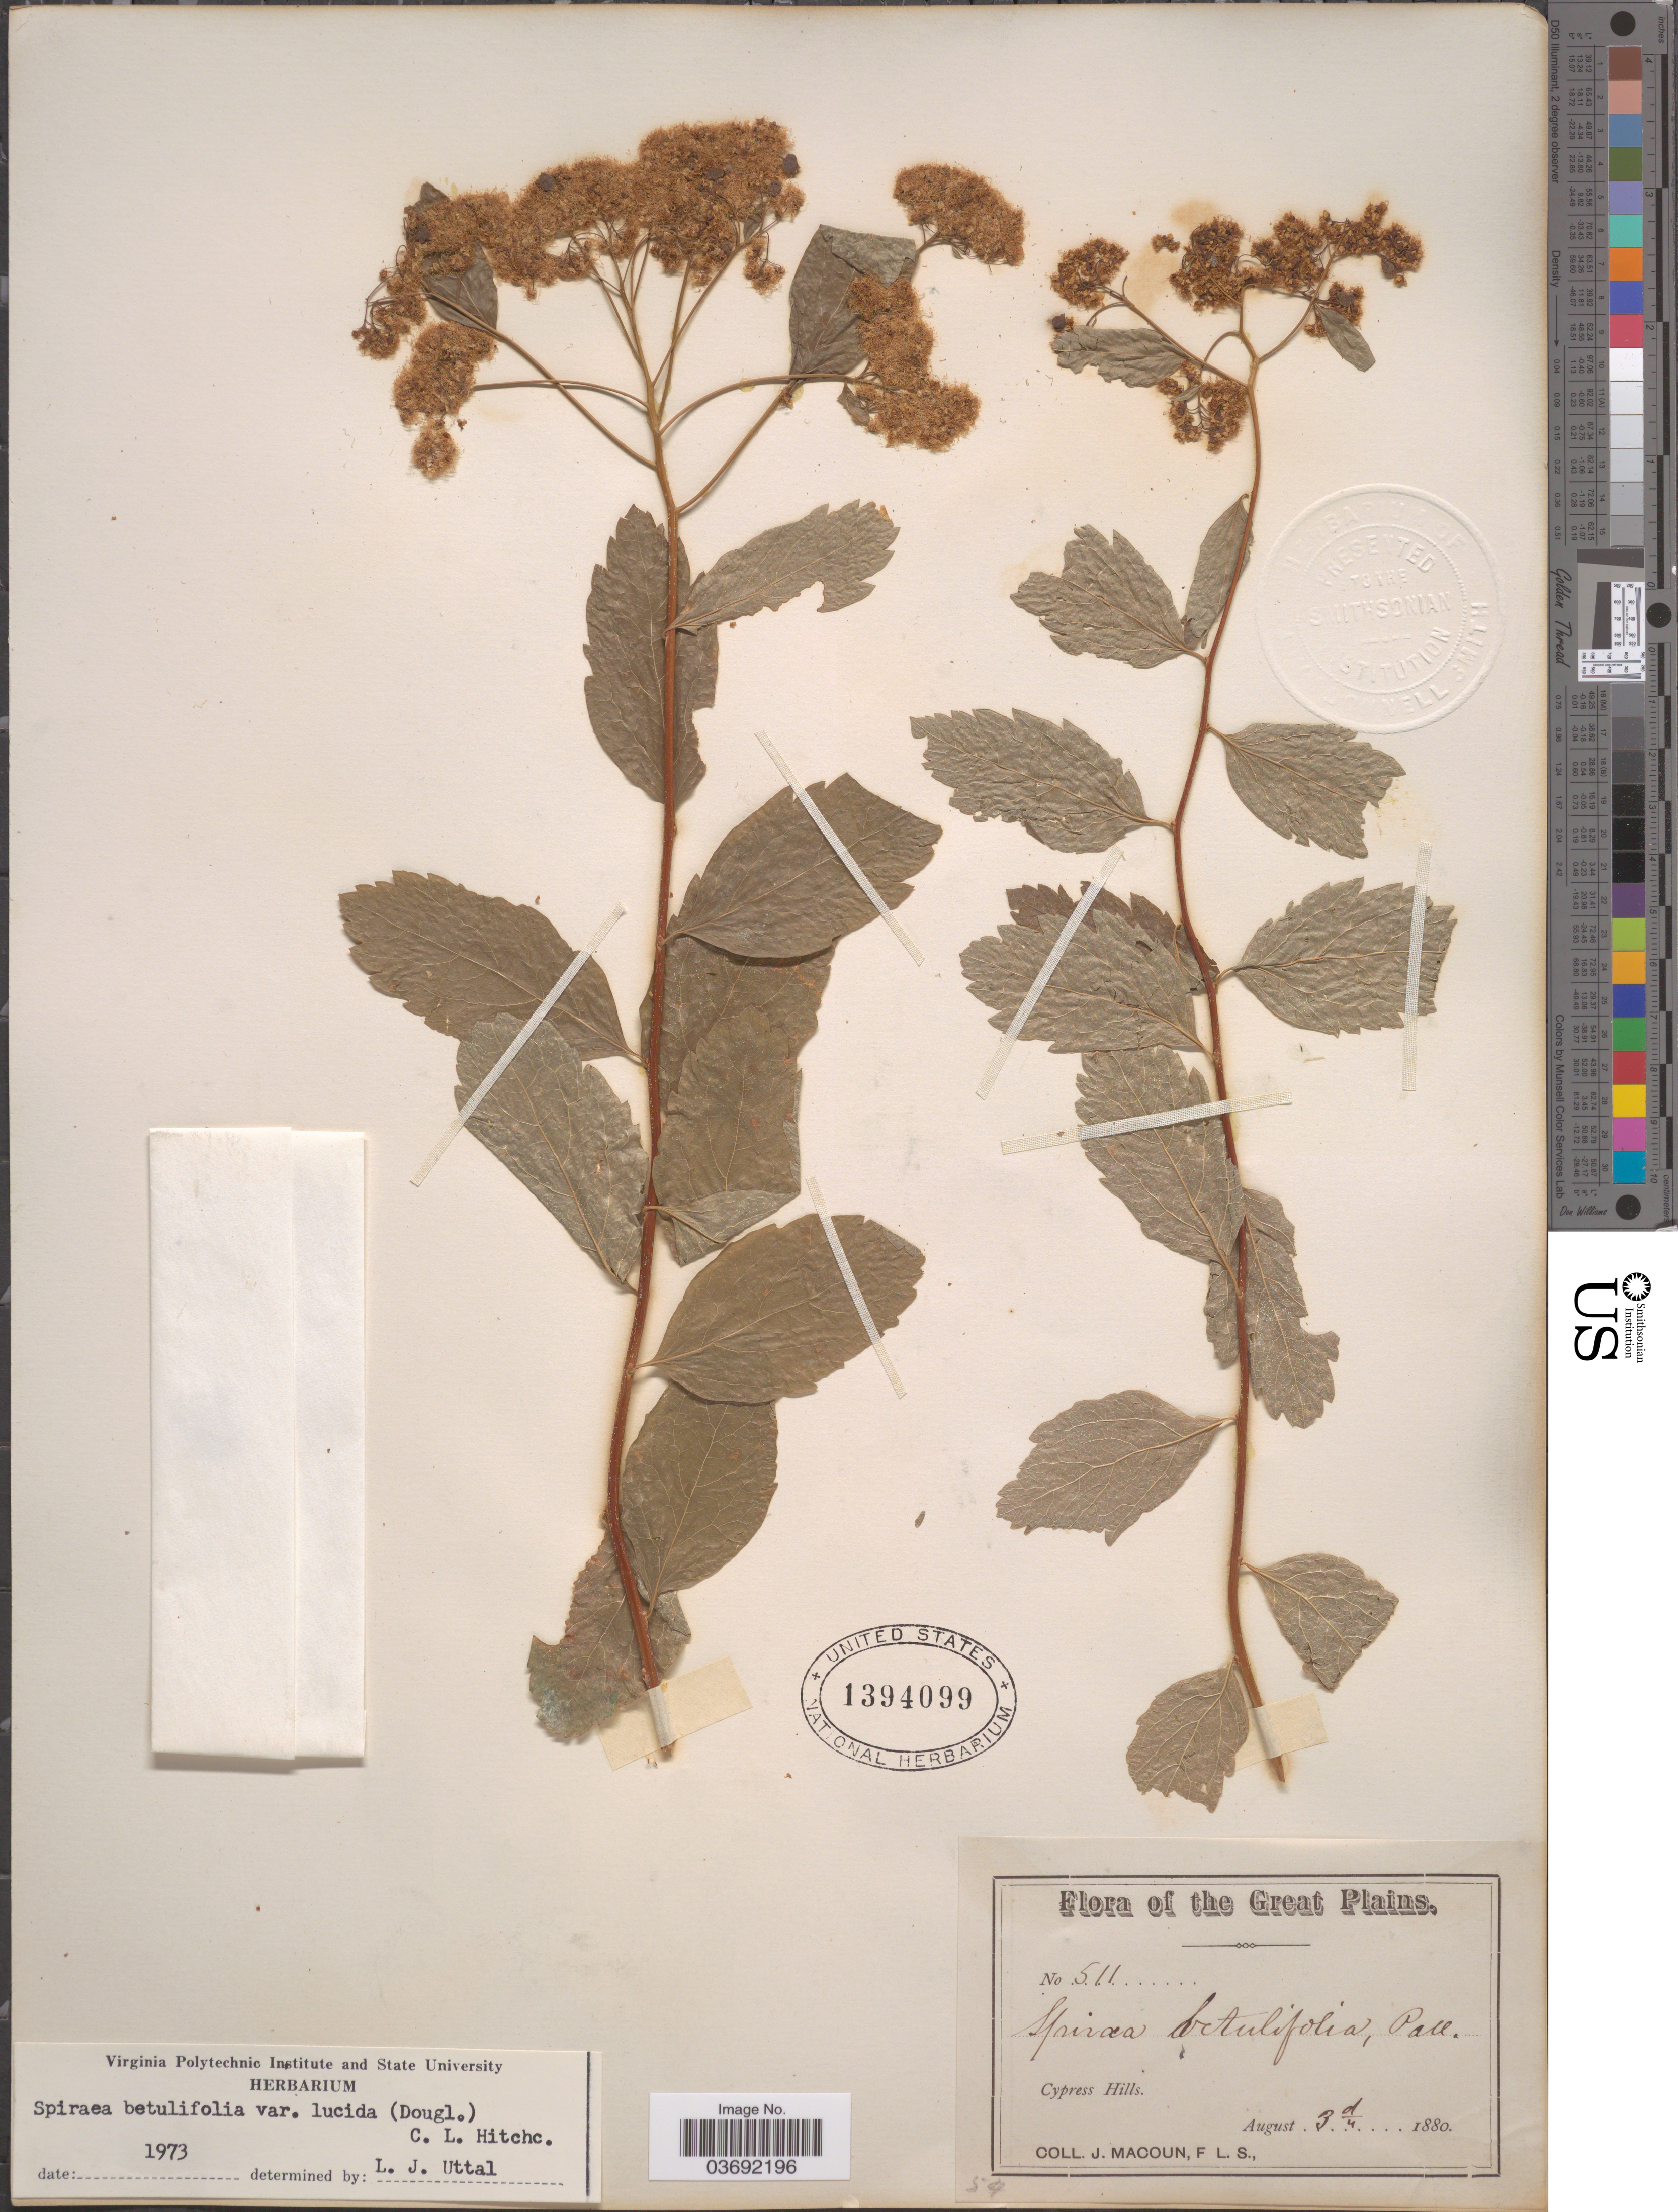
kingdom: Plantae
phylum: Tracheophyta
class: Magnoliopsida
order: Rosales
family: Rosaceae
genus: Spiraea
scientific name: Spiraea betulifolia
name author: Pall.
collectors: J. Macoun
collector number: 511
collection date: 1880-08-03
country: Canada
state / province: Saskatchewan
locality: The Great Plains. Cypress Hills.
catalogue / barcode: US 1394099